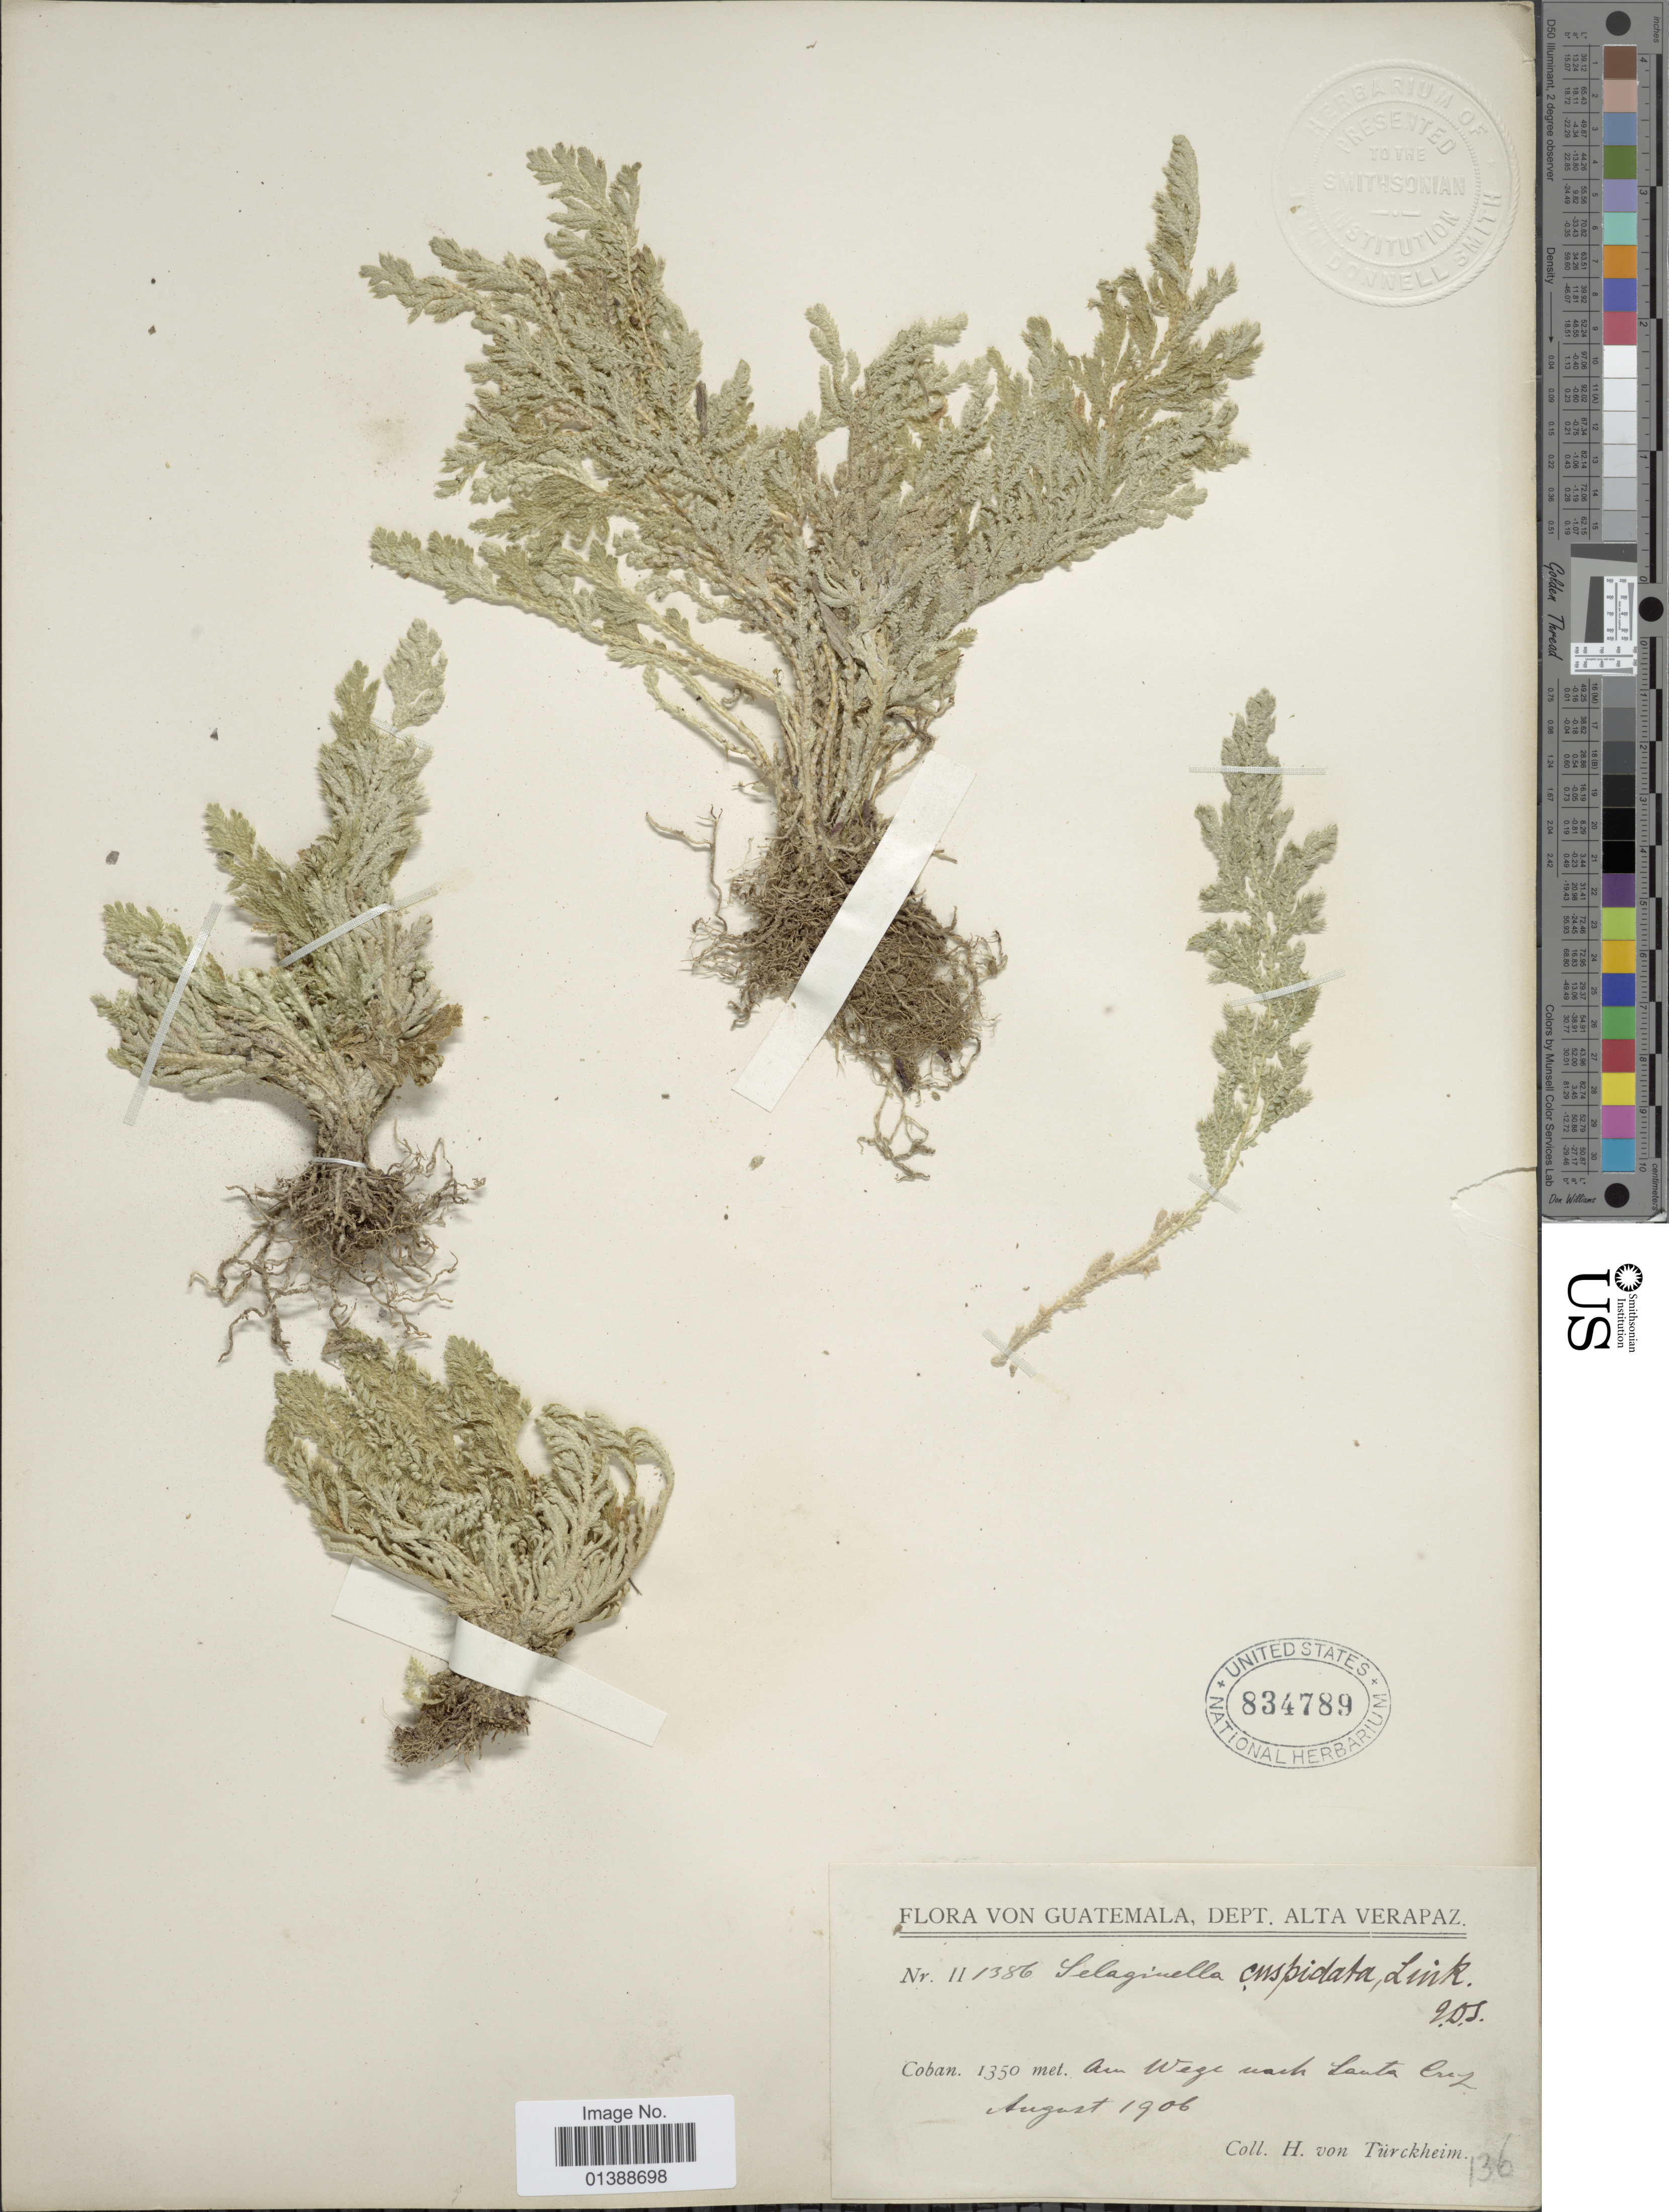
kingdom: Plantae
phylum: Tracheophyta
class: Lycopodiopsida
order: Selaginellales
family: Selaginellaceae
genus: Selaginella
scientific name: Selaginella pallescens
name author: (C. Presl) Spring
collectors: H. von Türckheim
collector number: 1386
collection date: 1906-08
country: Guatemala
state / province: Alta Verapaz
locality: Cobán, am wege nach Santa Cruz [on the way to Santa Cruz]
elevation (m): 1350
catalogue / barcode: US 834789